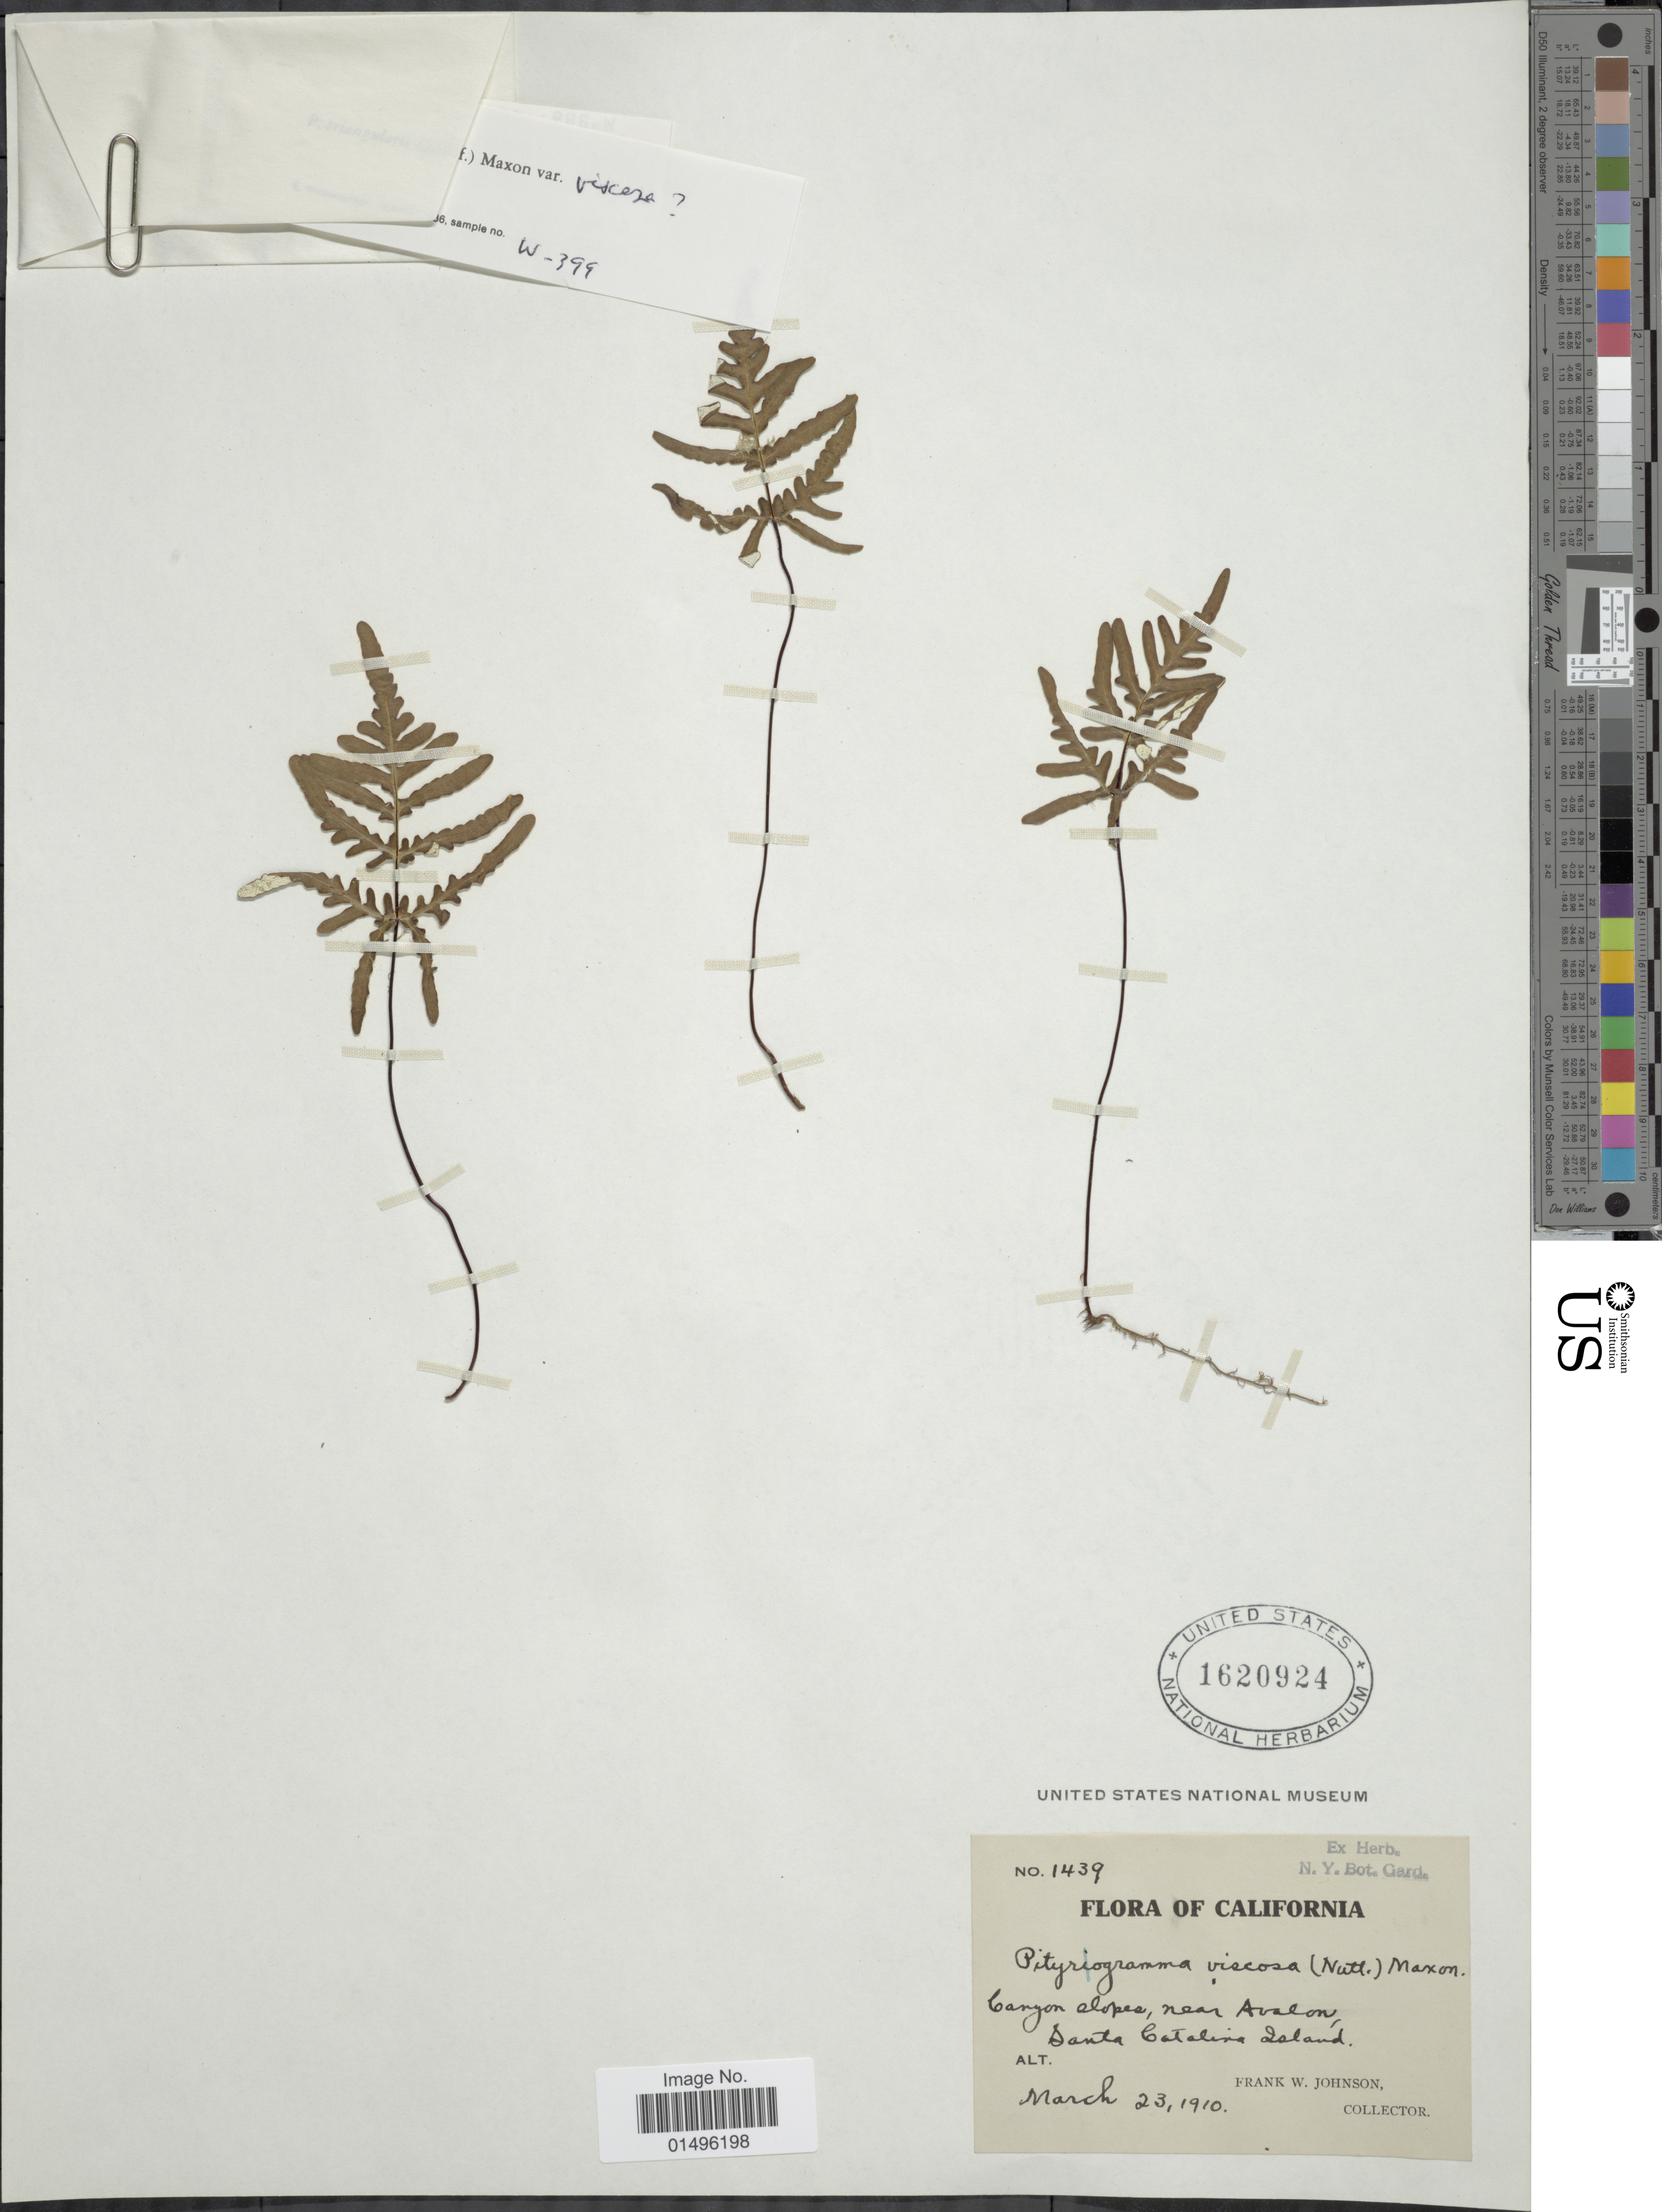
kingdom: Plantae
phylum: Tracheophyta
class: Polypodiopsida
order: Polypodiales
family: Pteridaceae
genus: Pentagramma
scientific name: Pentagramma viscosa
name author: (Nutt. ex D.C. Eaton) Schuettp. & Windham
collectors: F. W. Johnson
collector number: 1439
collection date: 1910-03-23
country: United States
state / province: California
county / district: Los Angeles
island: Santa Catalina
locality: California, Canyon slopes near Avalon, Santa Catalina Island.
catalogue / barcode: US 1620924